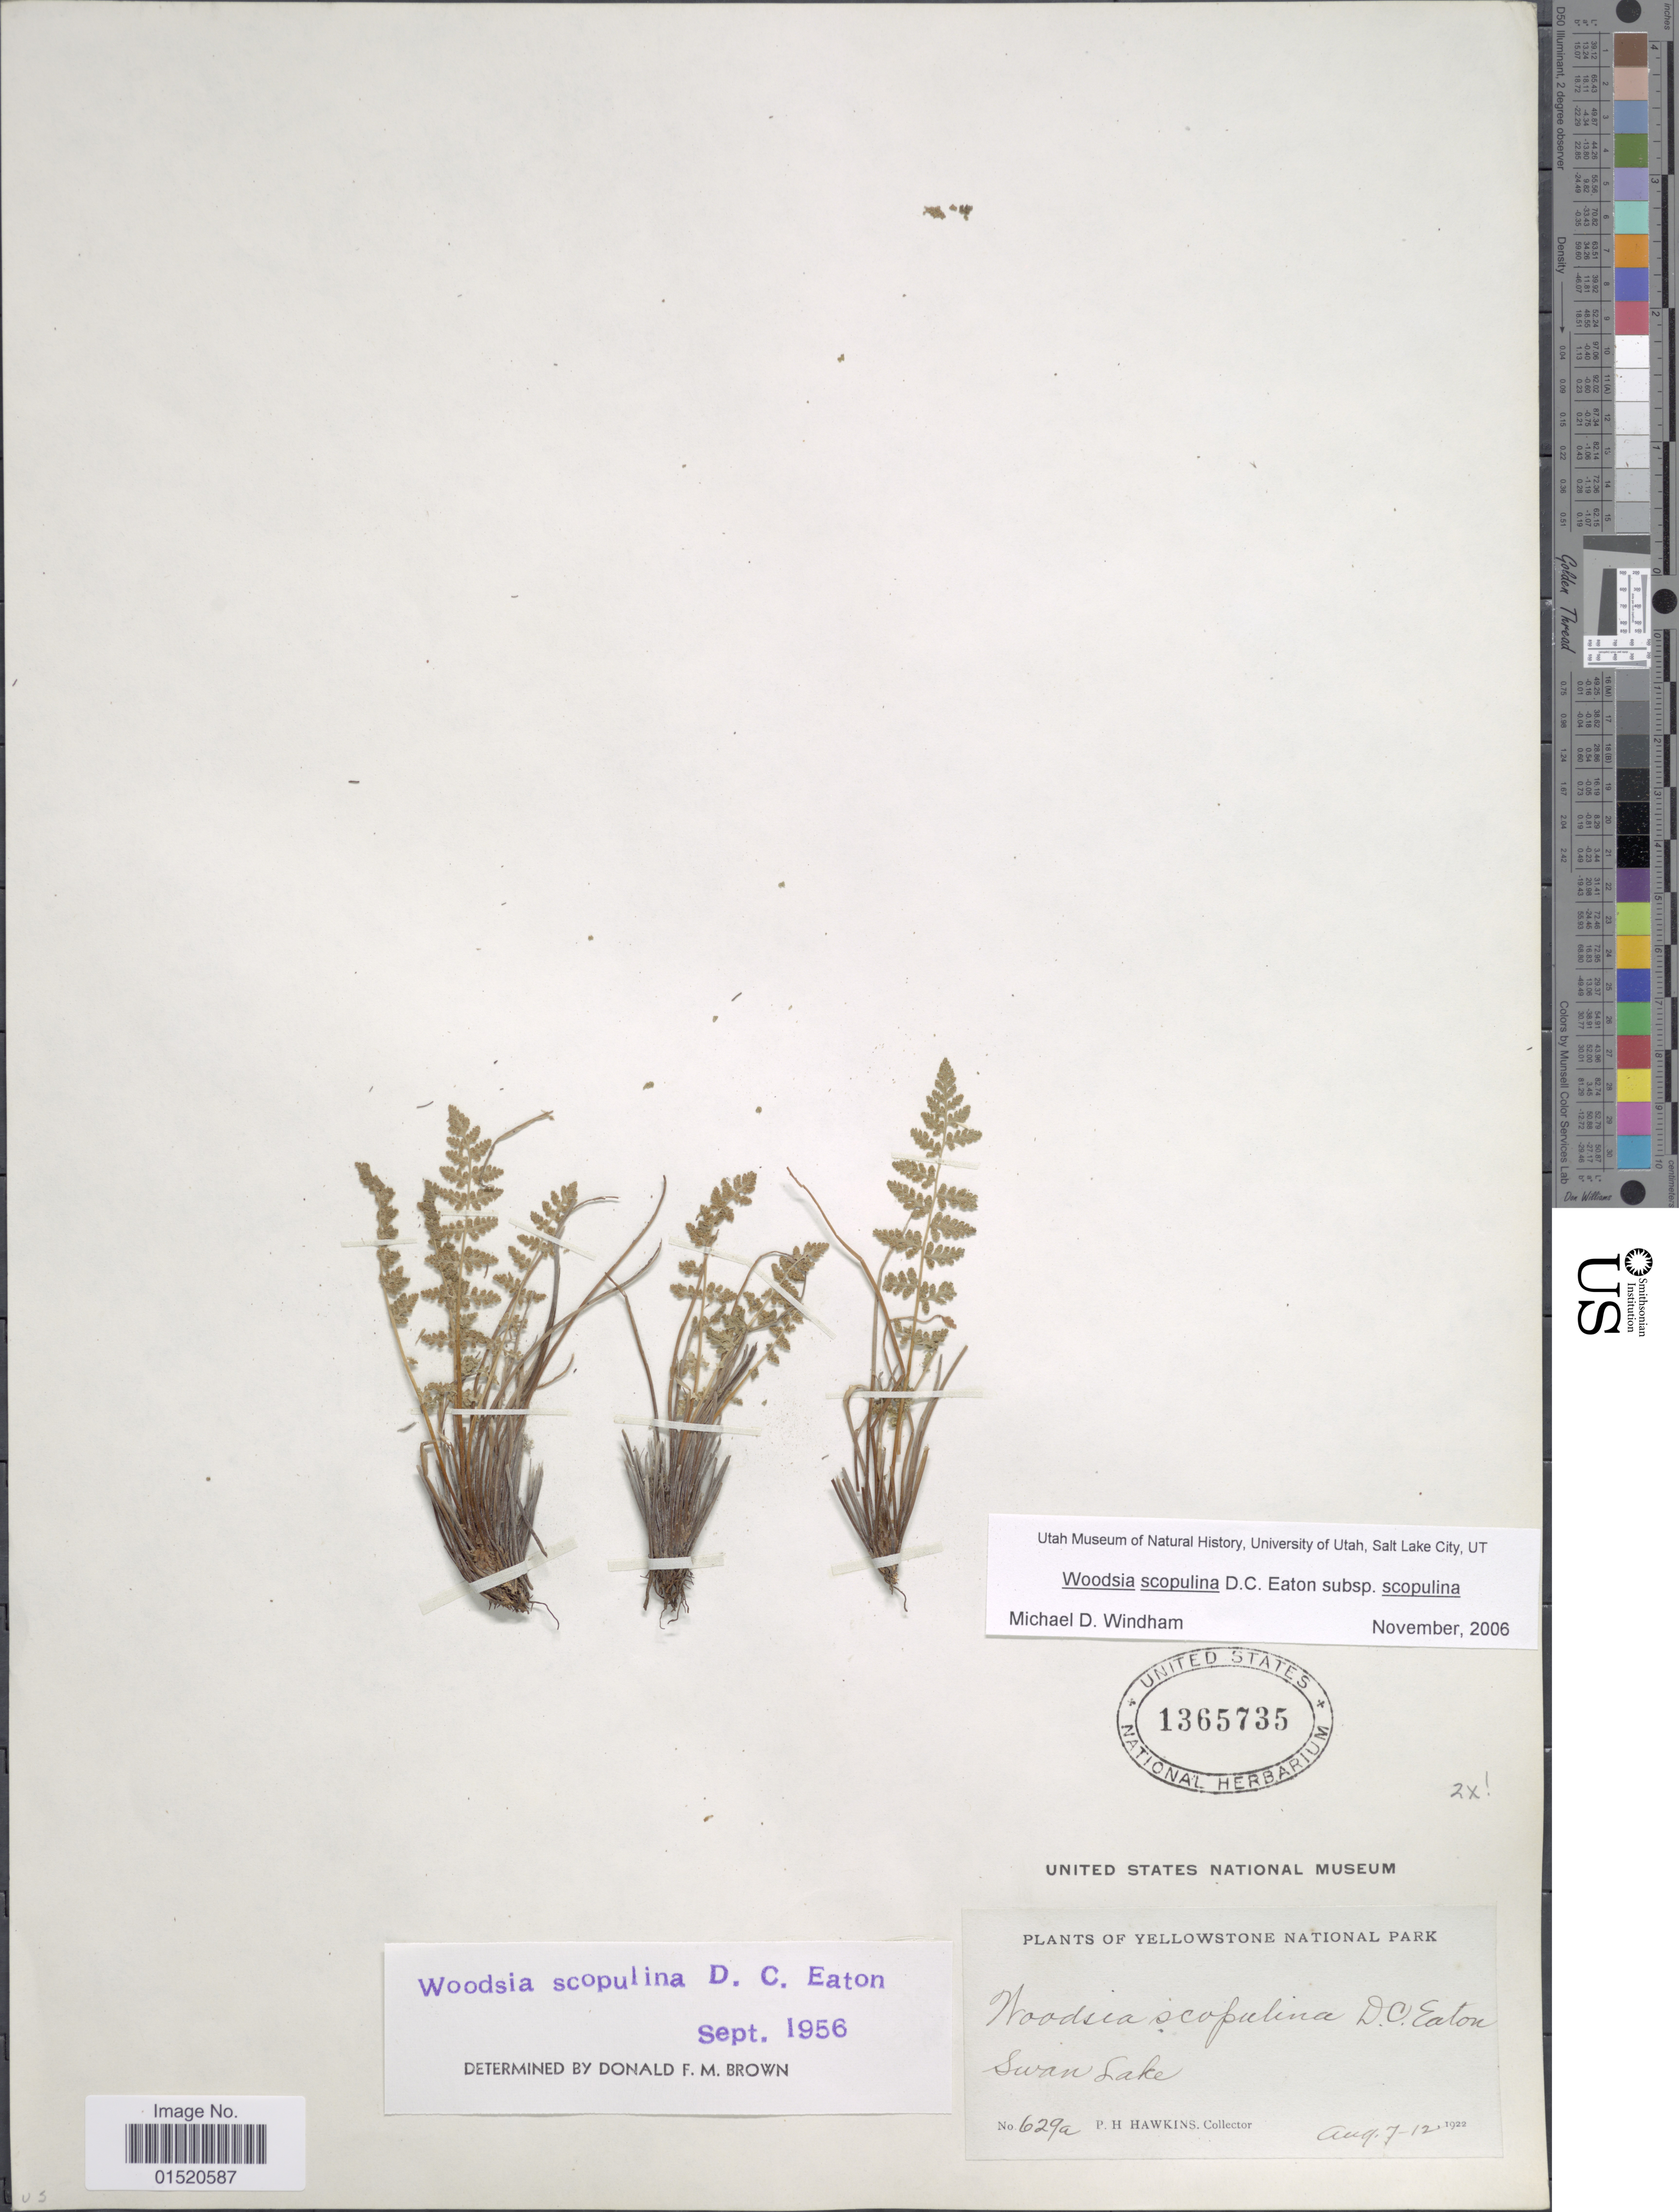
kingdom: Plantae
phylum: Tracheophyta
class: Polypodiopsida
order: Polypodiales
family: Woodsiaceae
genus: Woodsia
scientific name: Woodsia scopulina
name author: D.C. Eaton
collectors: P. Hawkins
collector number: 629a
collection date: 1922-08-07/1922-08-12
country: United States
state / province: Wyoming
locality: Yellowstone National Park, Swan Lake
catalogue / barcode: US 1365735